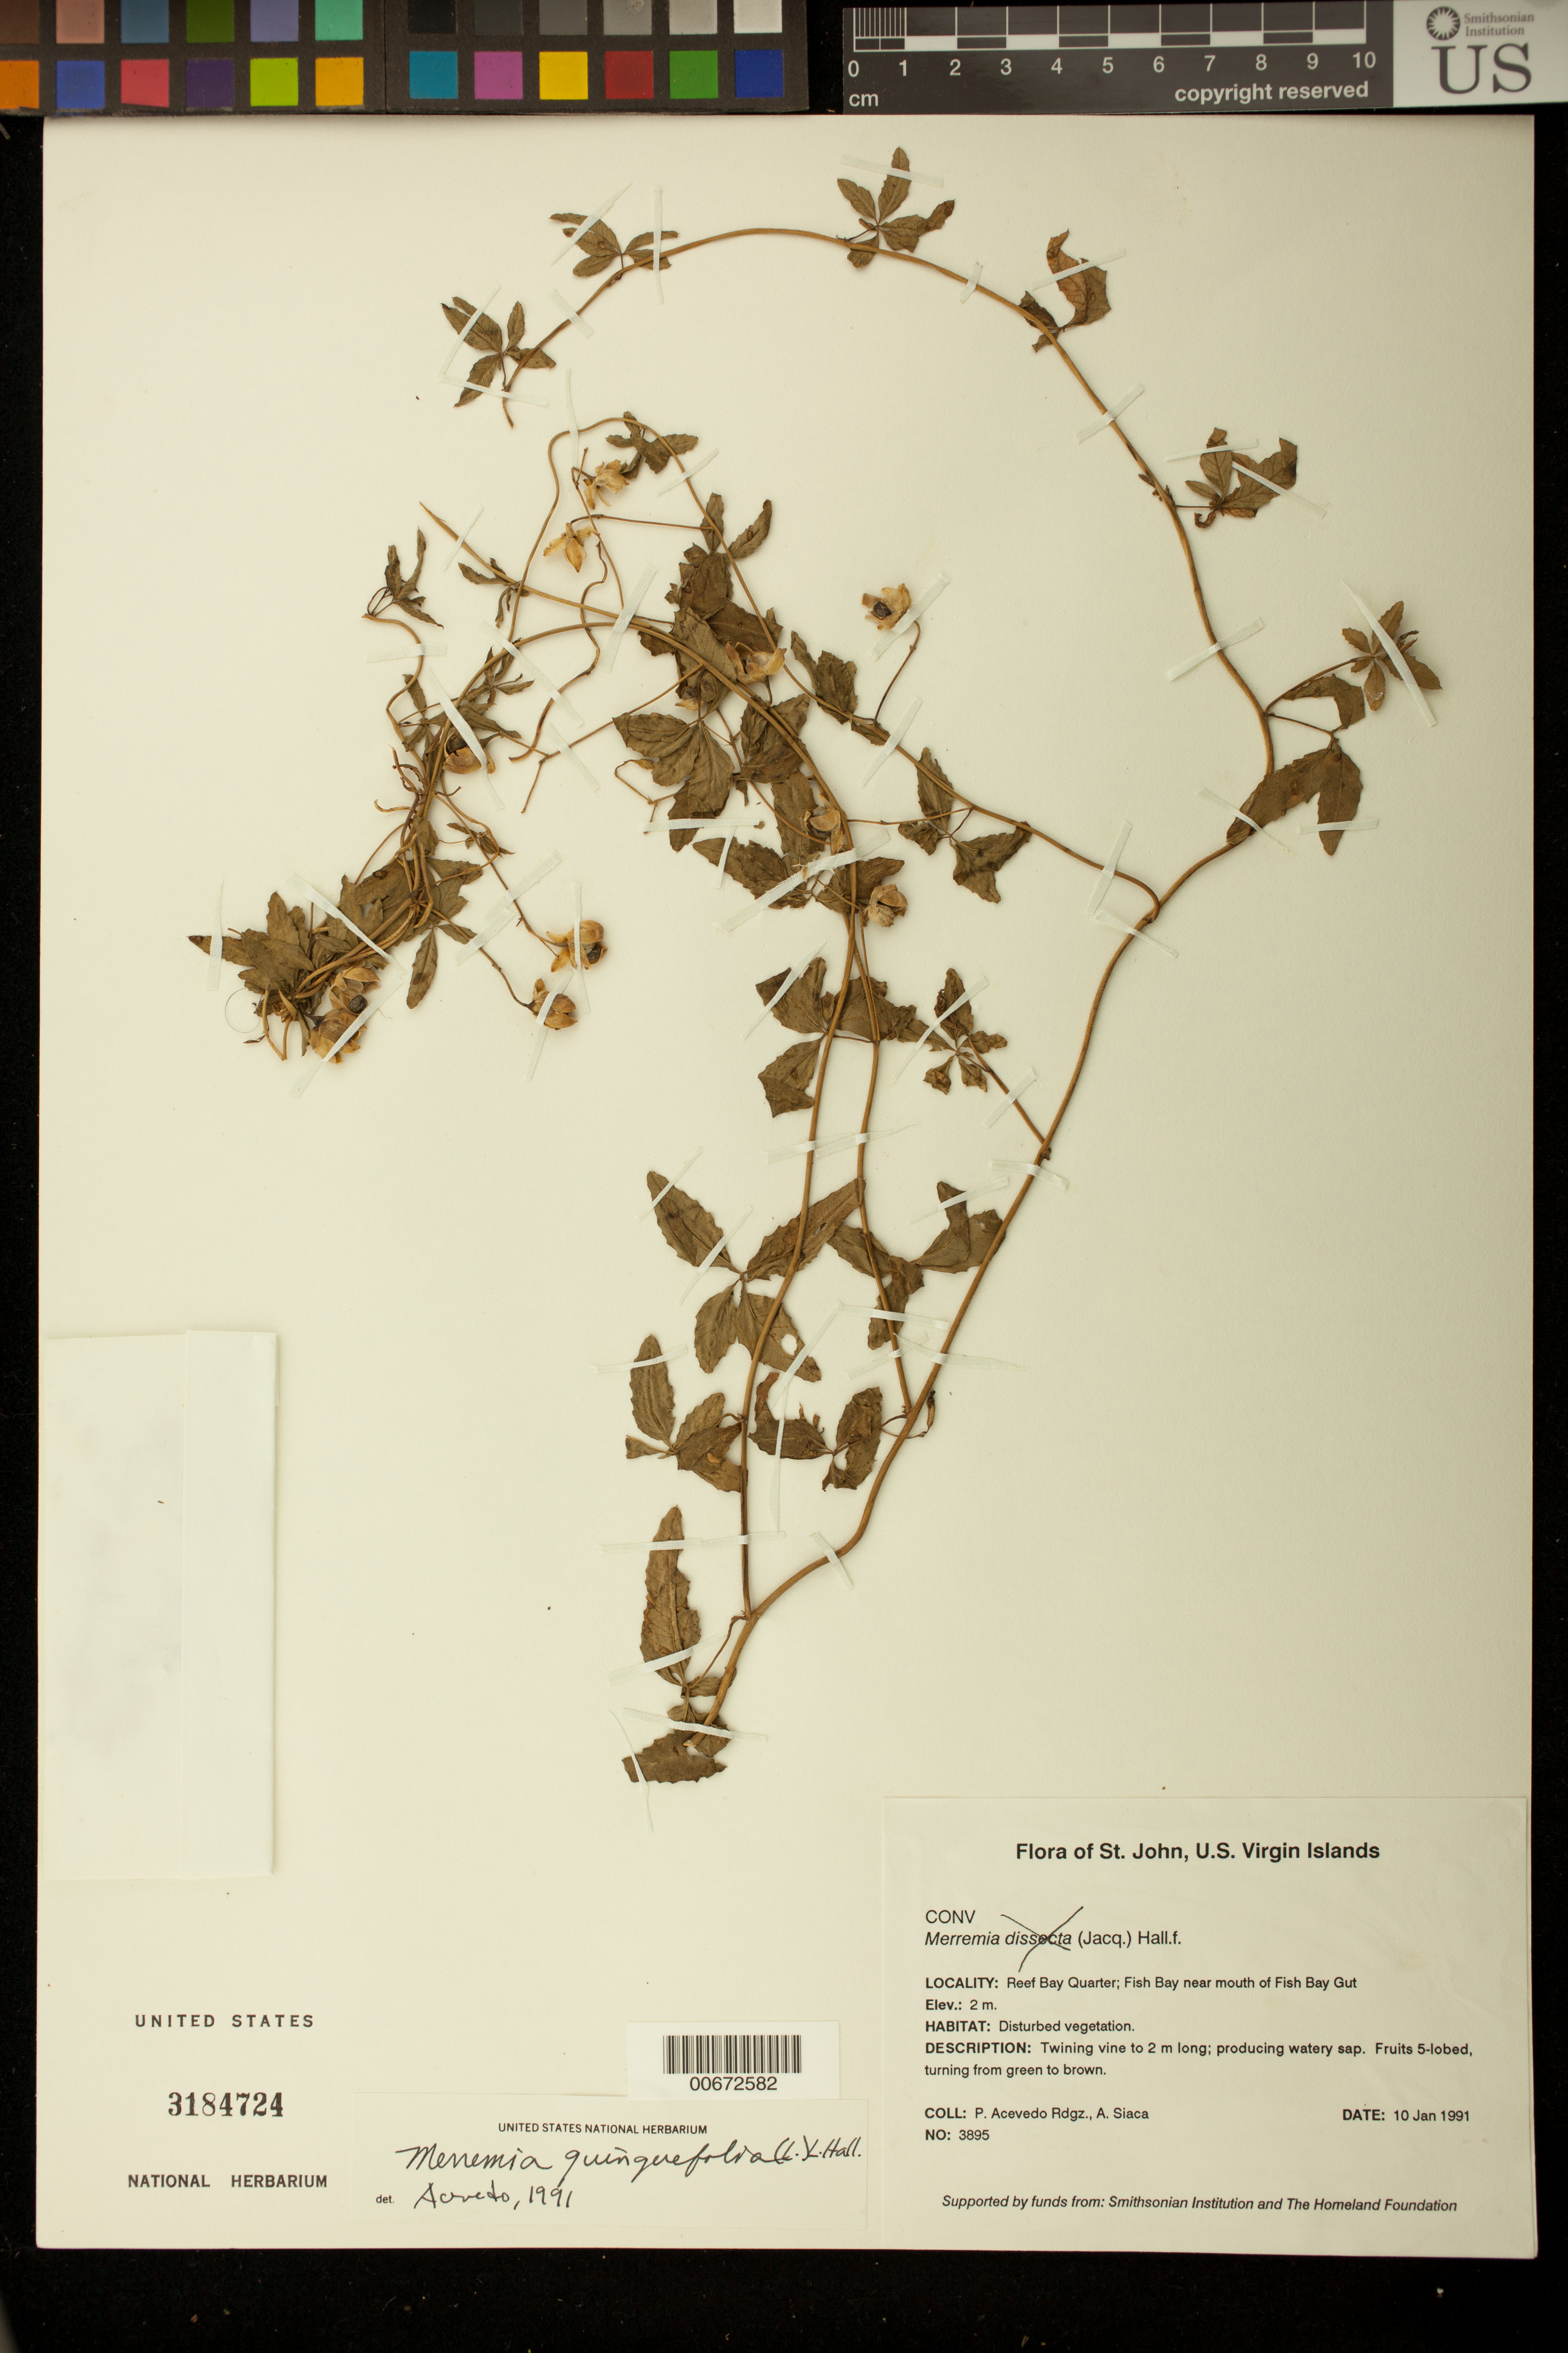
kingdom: Plantae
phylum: Tracheophyta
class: Magnoliopsida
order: Solanales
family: Convolvulaceae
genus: Distimake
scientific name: Distimake quinquefolius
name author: (L.) A. R. Simões & Staples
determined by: Strong, Mark T., (BOT), Smithsonian Institution - National Museum of Natural History (UNITED STATES)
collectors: P. Acevedo-Rodr. & A. Siaca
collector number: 3895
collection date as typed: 10 Jan 1991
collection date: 1991-01-10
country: U.S. Virgin Islands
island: St. John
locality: Reef Bay Quarter; Fish Bay near mouth of Fish Bay Gut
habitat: Disturbed vegetation.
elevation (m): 2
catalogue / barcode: US 3184724